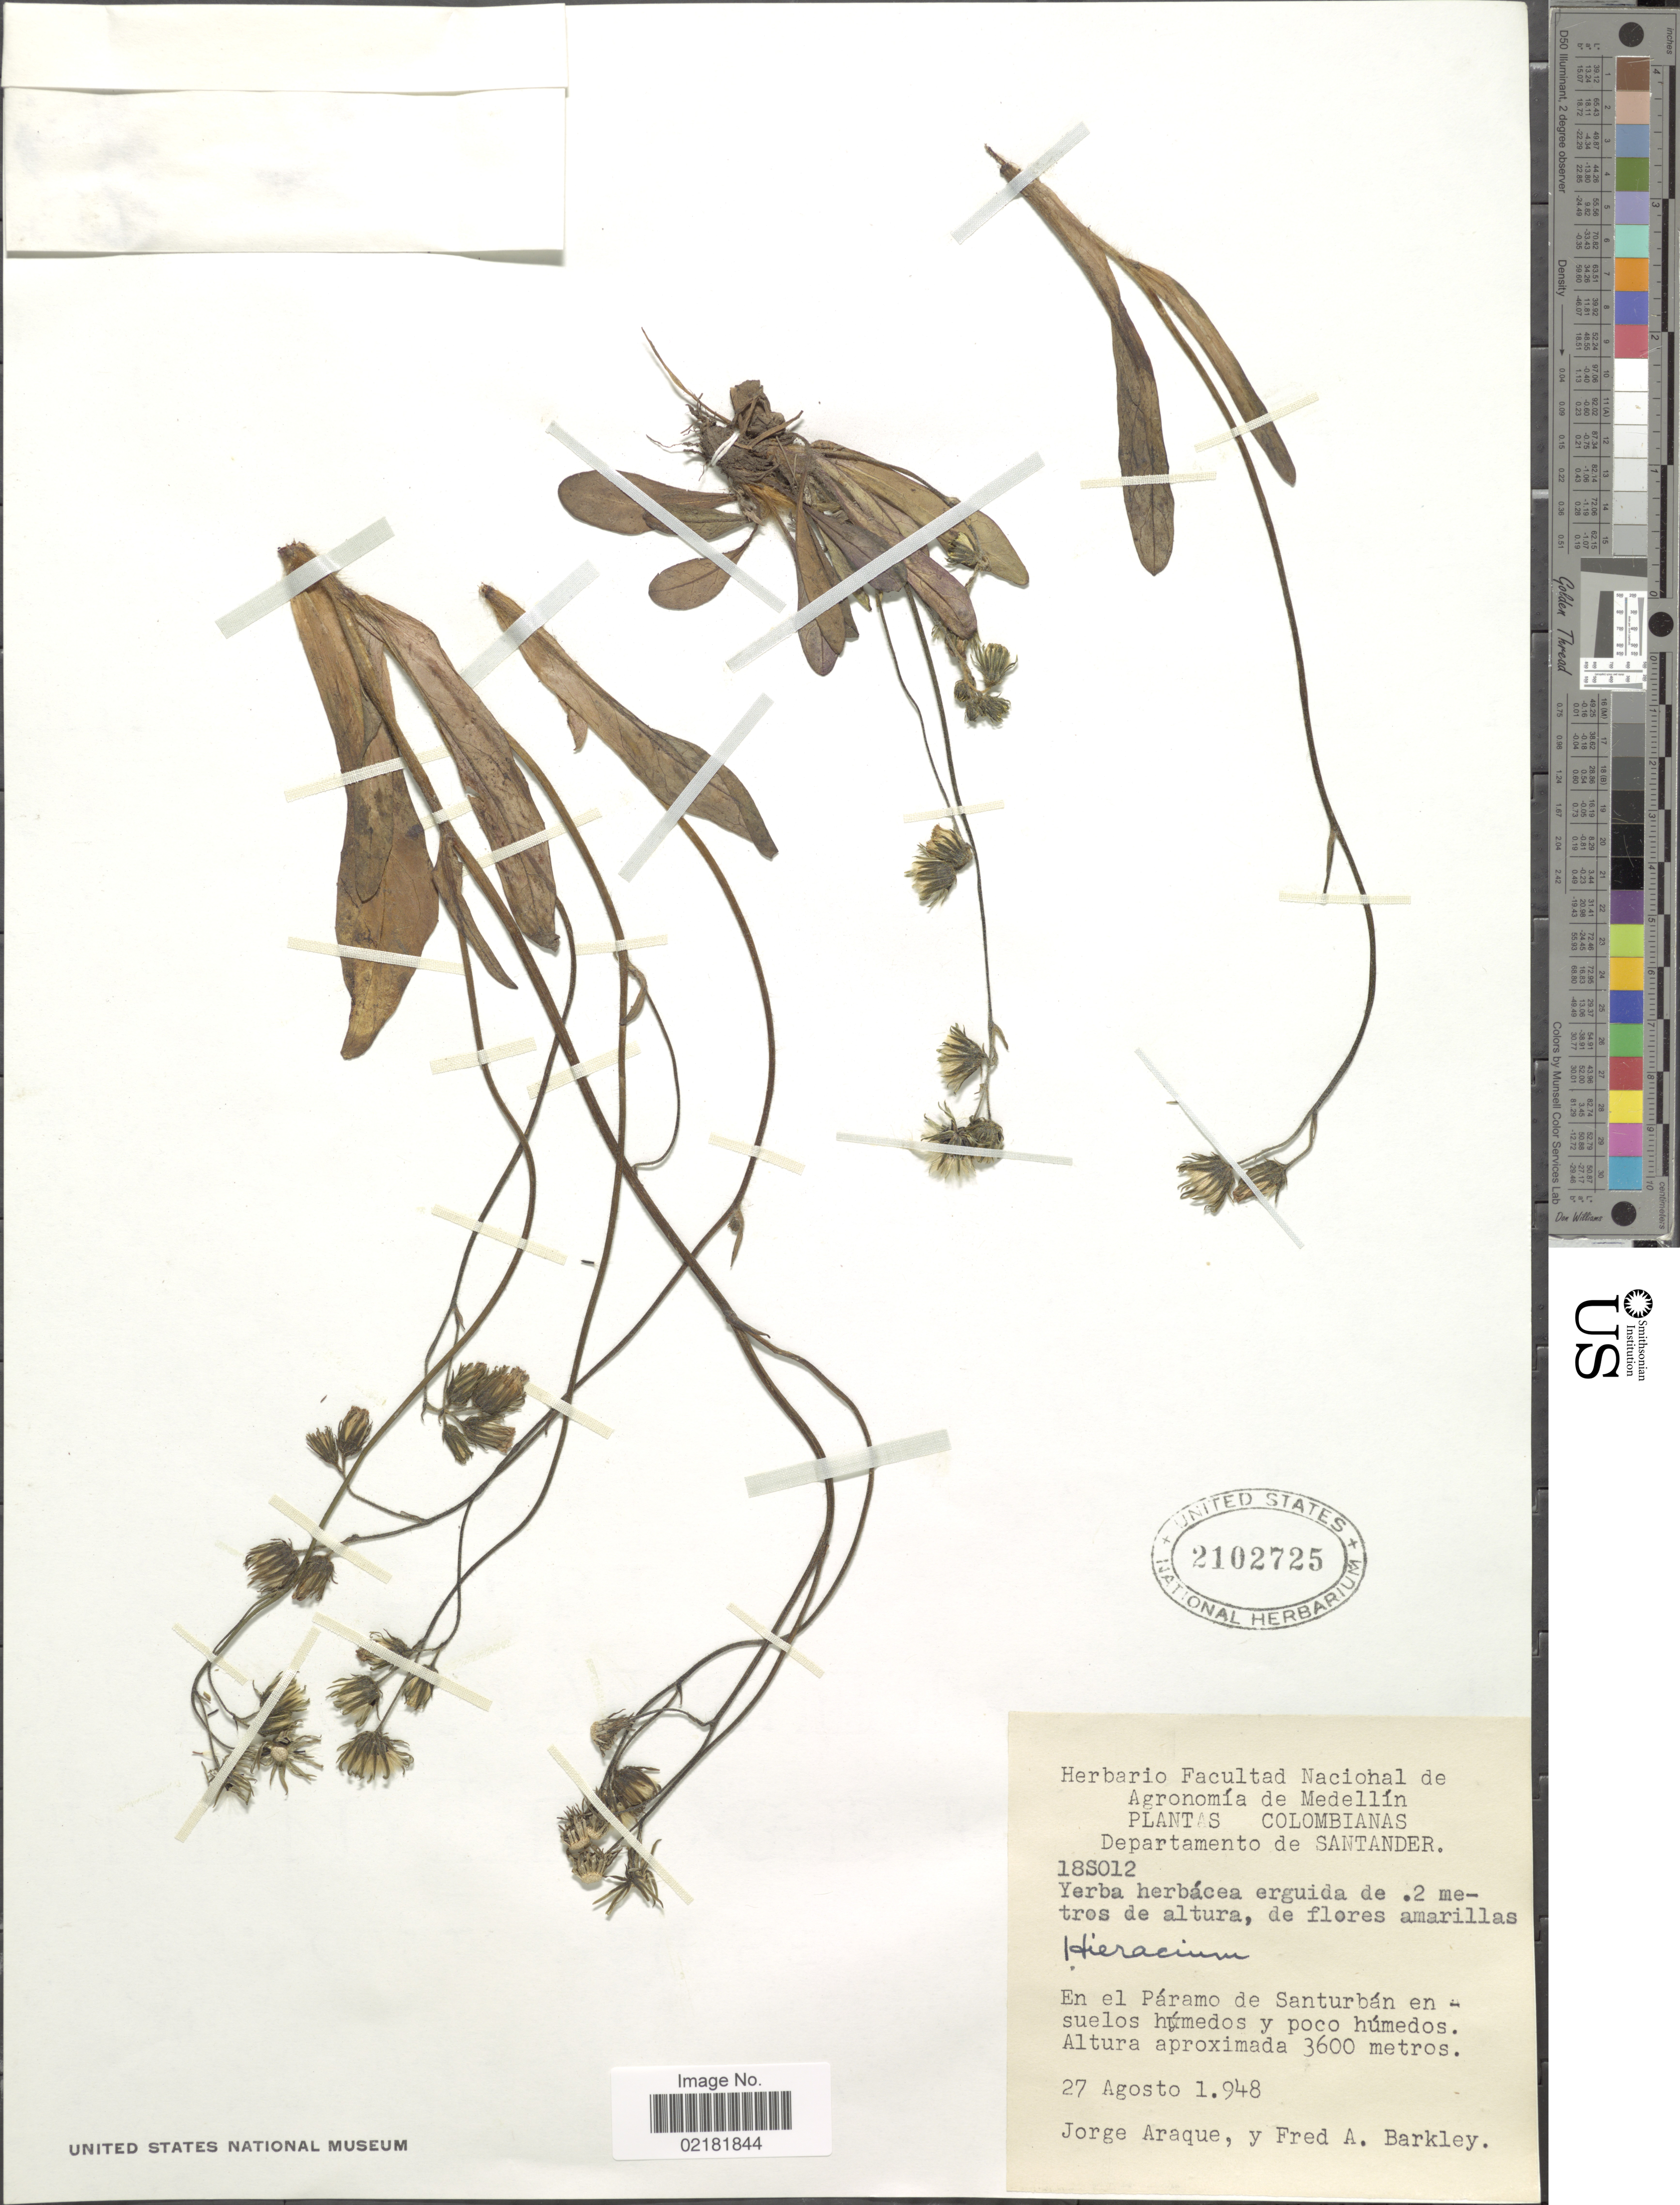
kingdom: Plantae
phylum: Tracheophyta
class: Magnoliopsida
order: Asterales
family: Asteraceae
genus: Hieracium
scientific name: Hieracium repandulare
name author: Druce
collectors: J. Araque Molina & F. A. Barkley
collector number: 18S012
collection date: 1948-08-27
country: Colombia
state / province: Santander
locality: En el Paramo de Santurban en suelos humedos y poco humedos.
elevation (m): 3600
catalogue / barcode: US 2102725